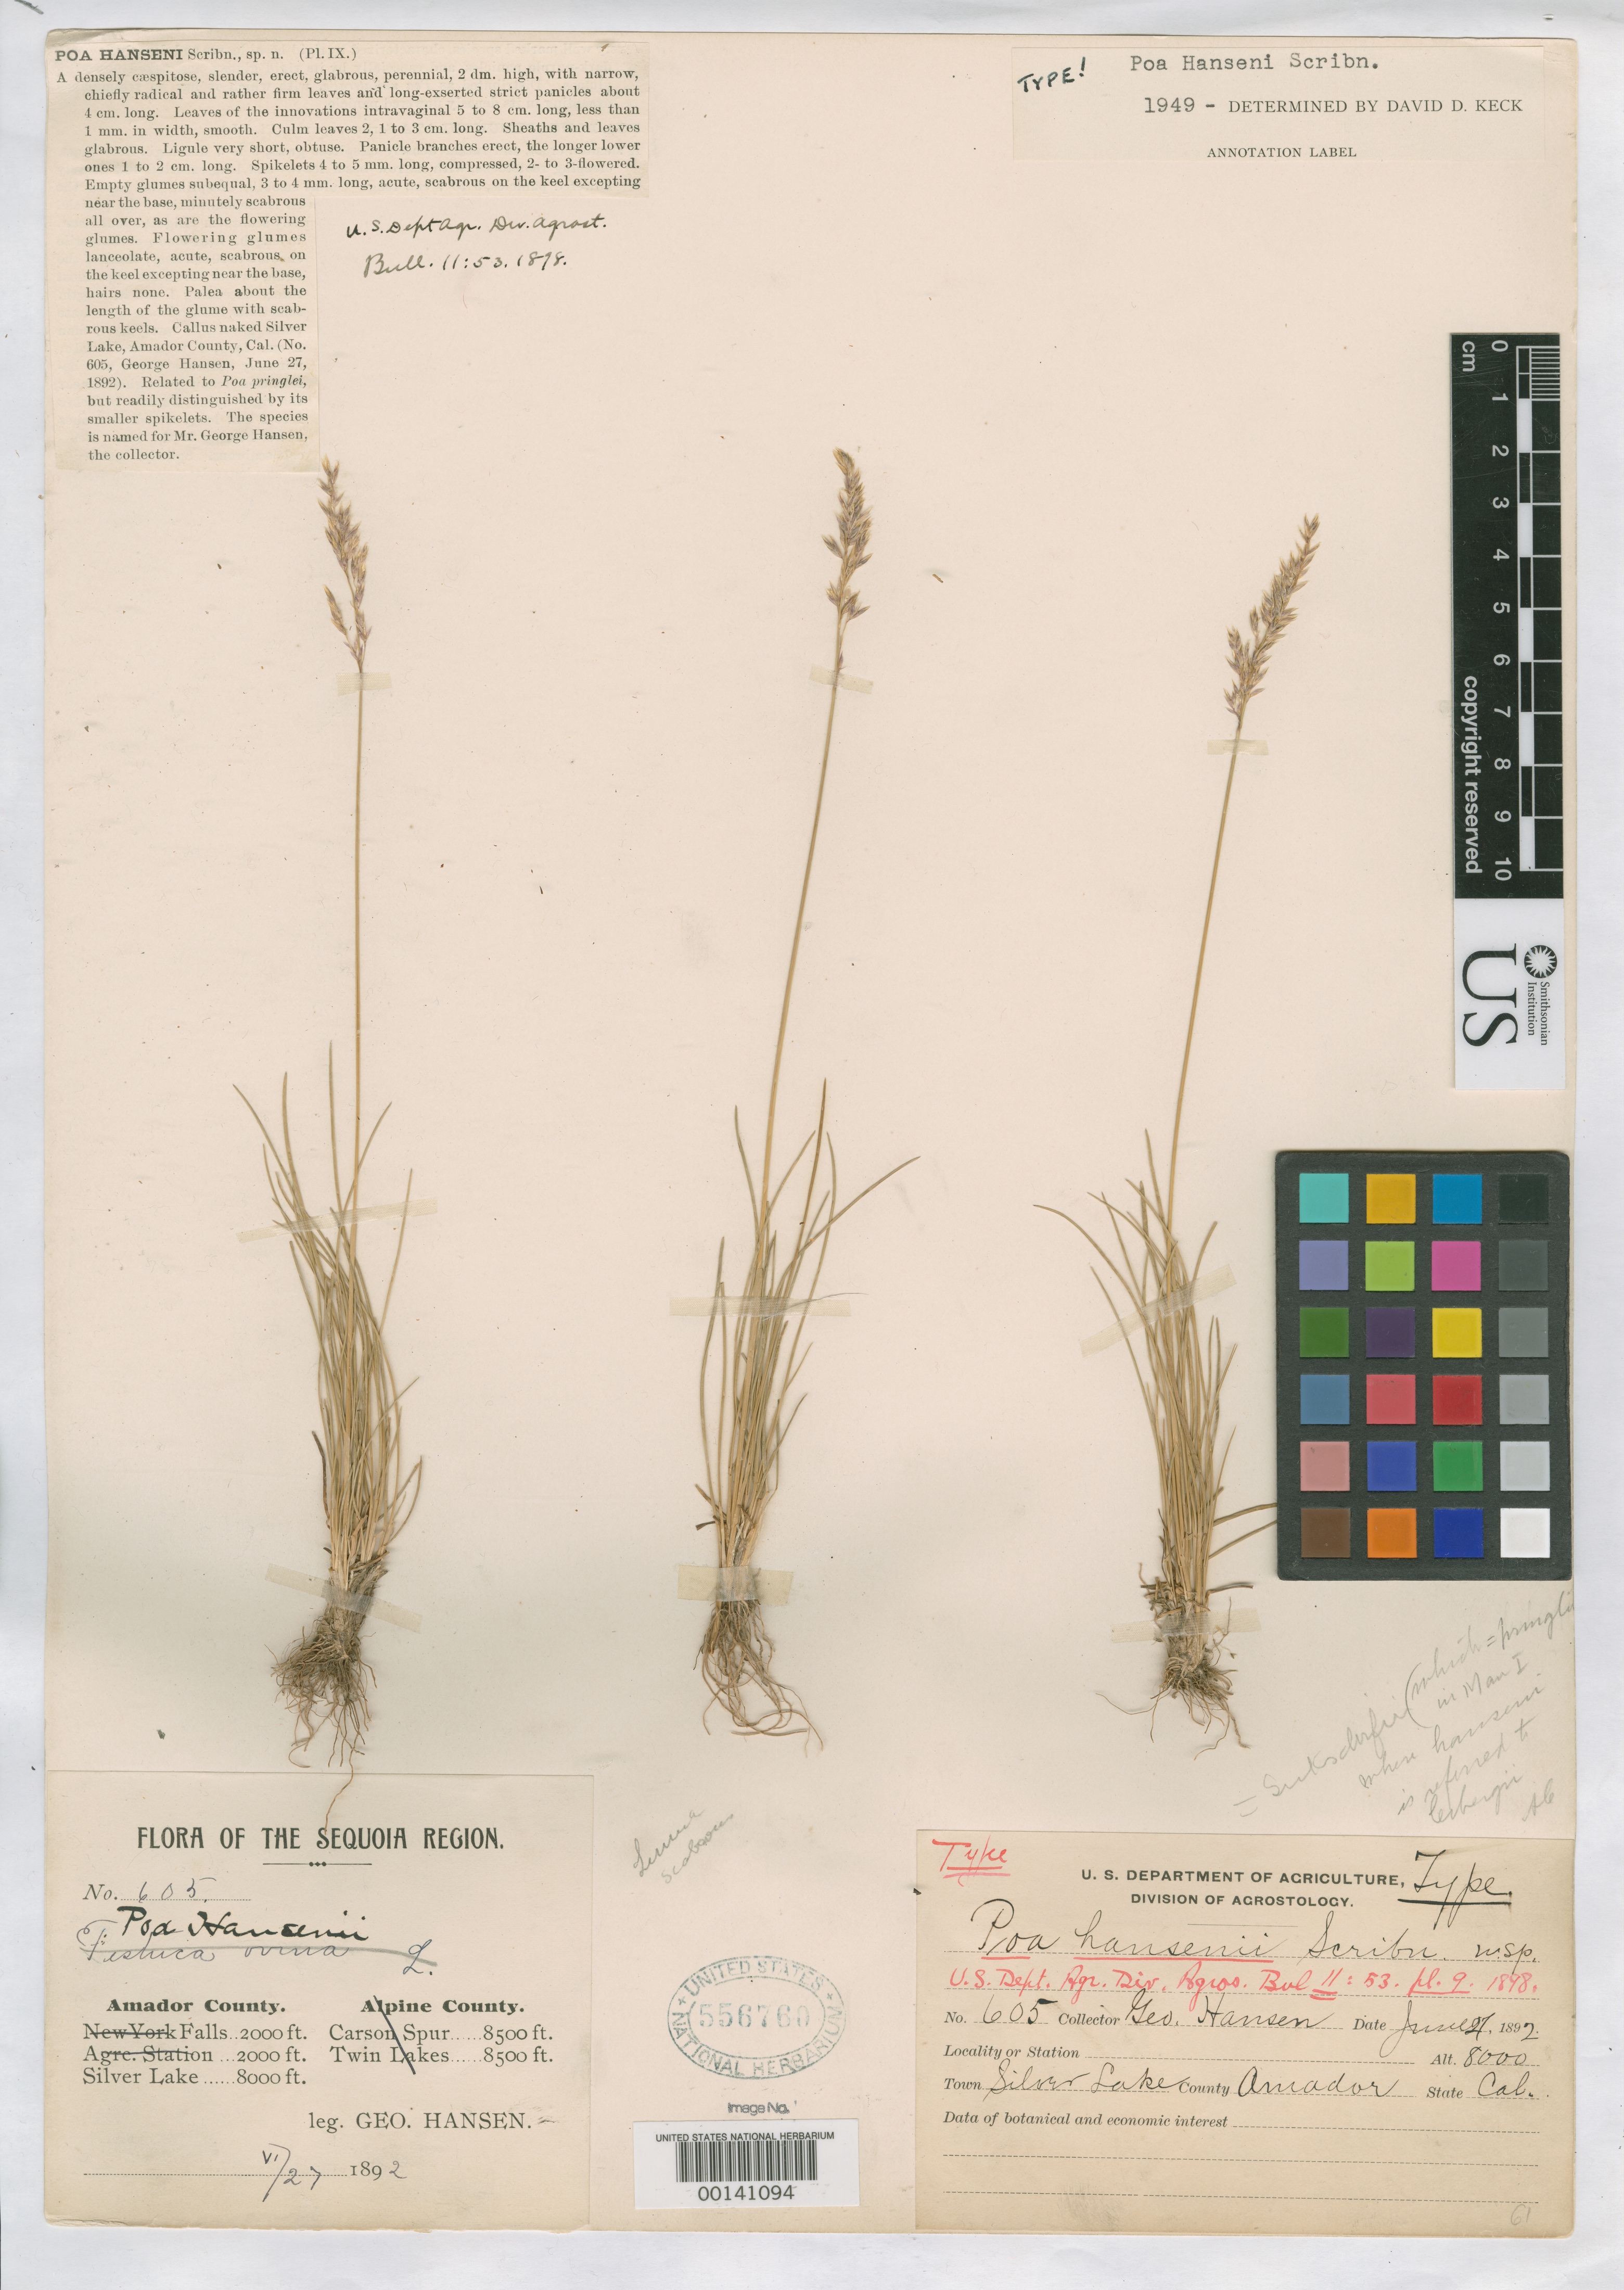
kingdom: Plantae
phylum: Tracheophyta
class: Liliopsida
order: Poales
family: Poaceae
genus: Poa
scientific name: Poa hansenii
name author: Scribn.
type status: Holotype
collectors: G. Hansen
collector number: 605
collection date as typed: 27 Jun 1892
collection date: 1892-06-27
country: United States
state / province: California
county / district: Amador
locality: Silver Lake; alt. 8000 ft.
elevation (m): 2438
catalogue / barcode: US 556760